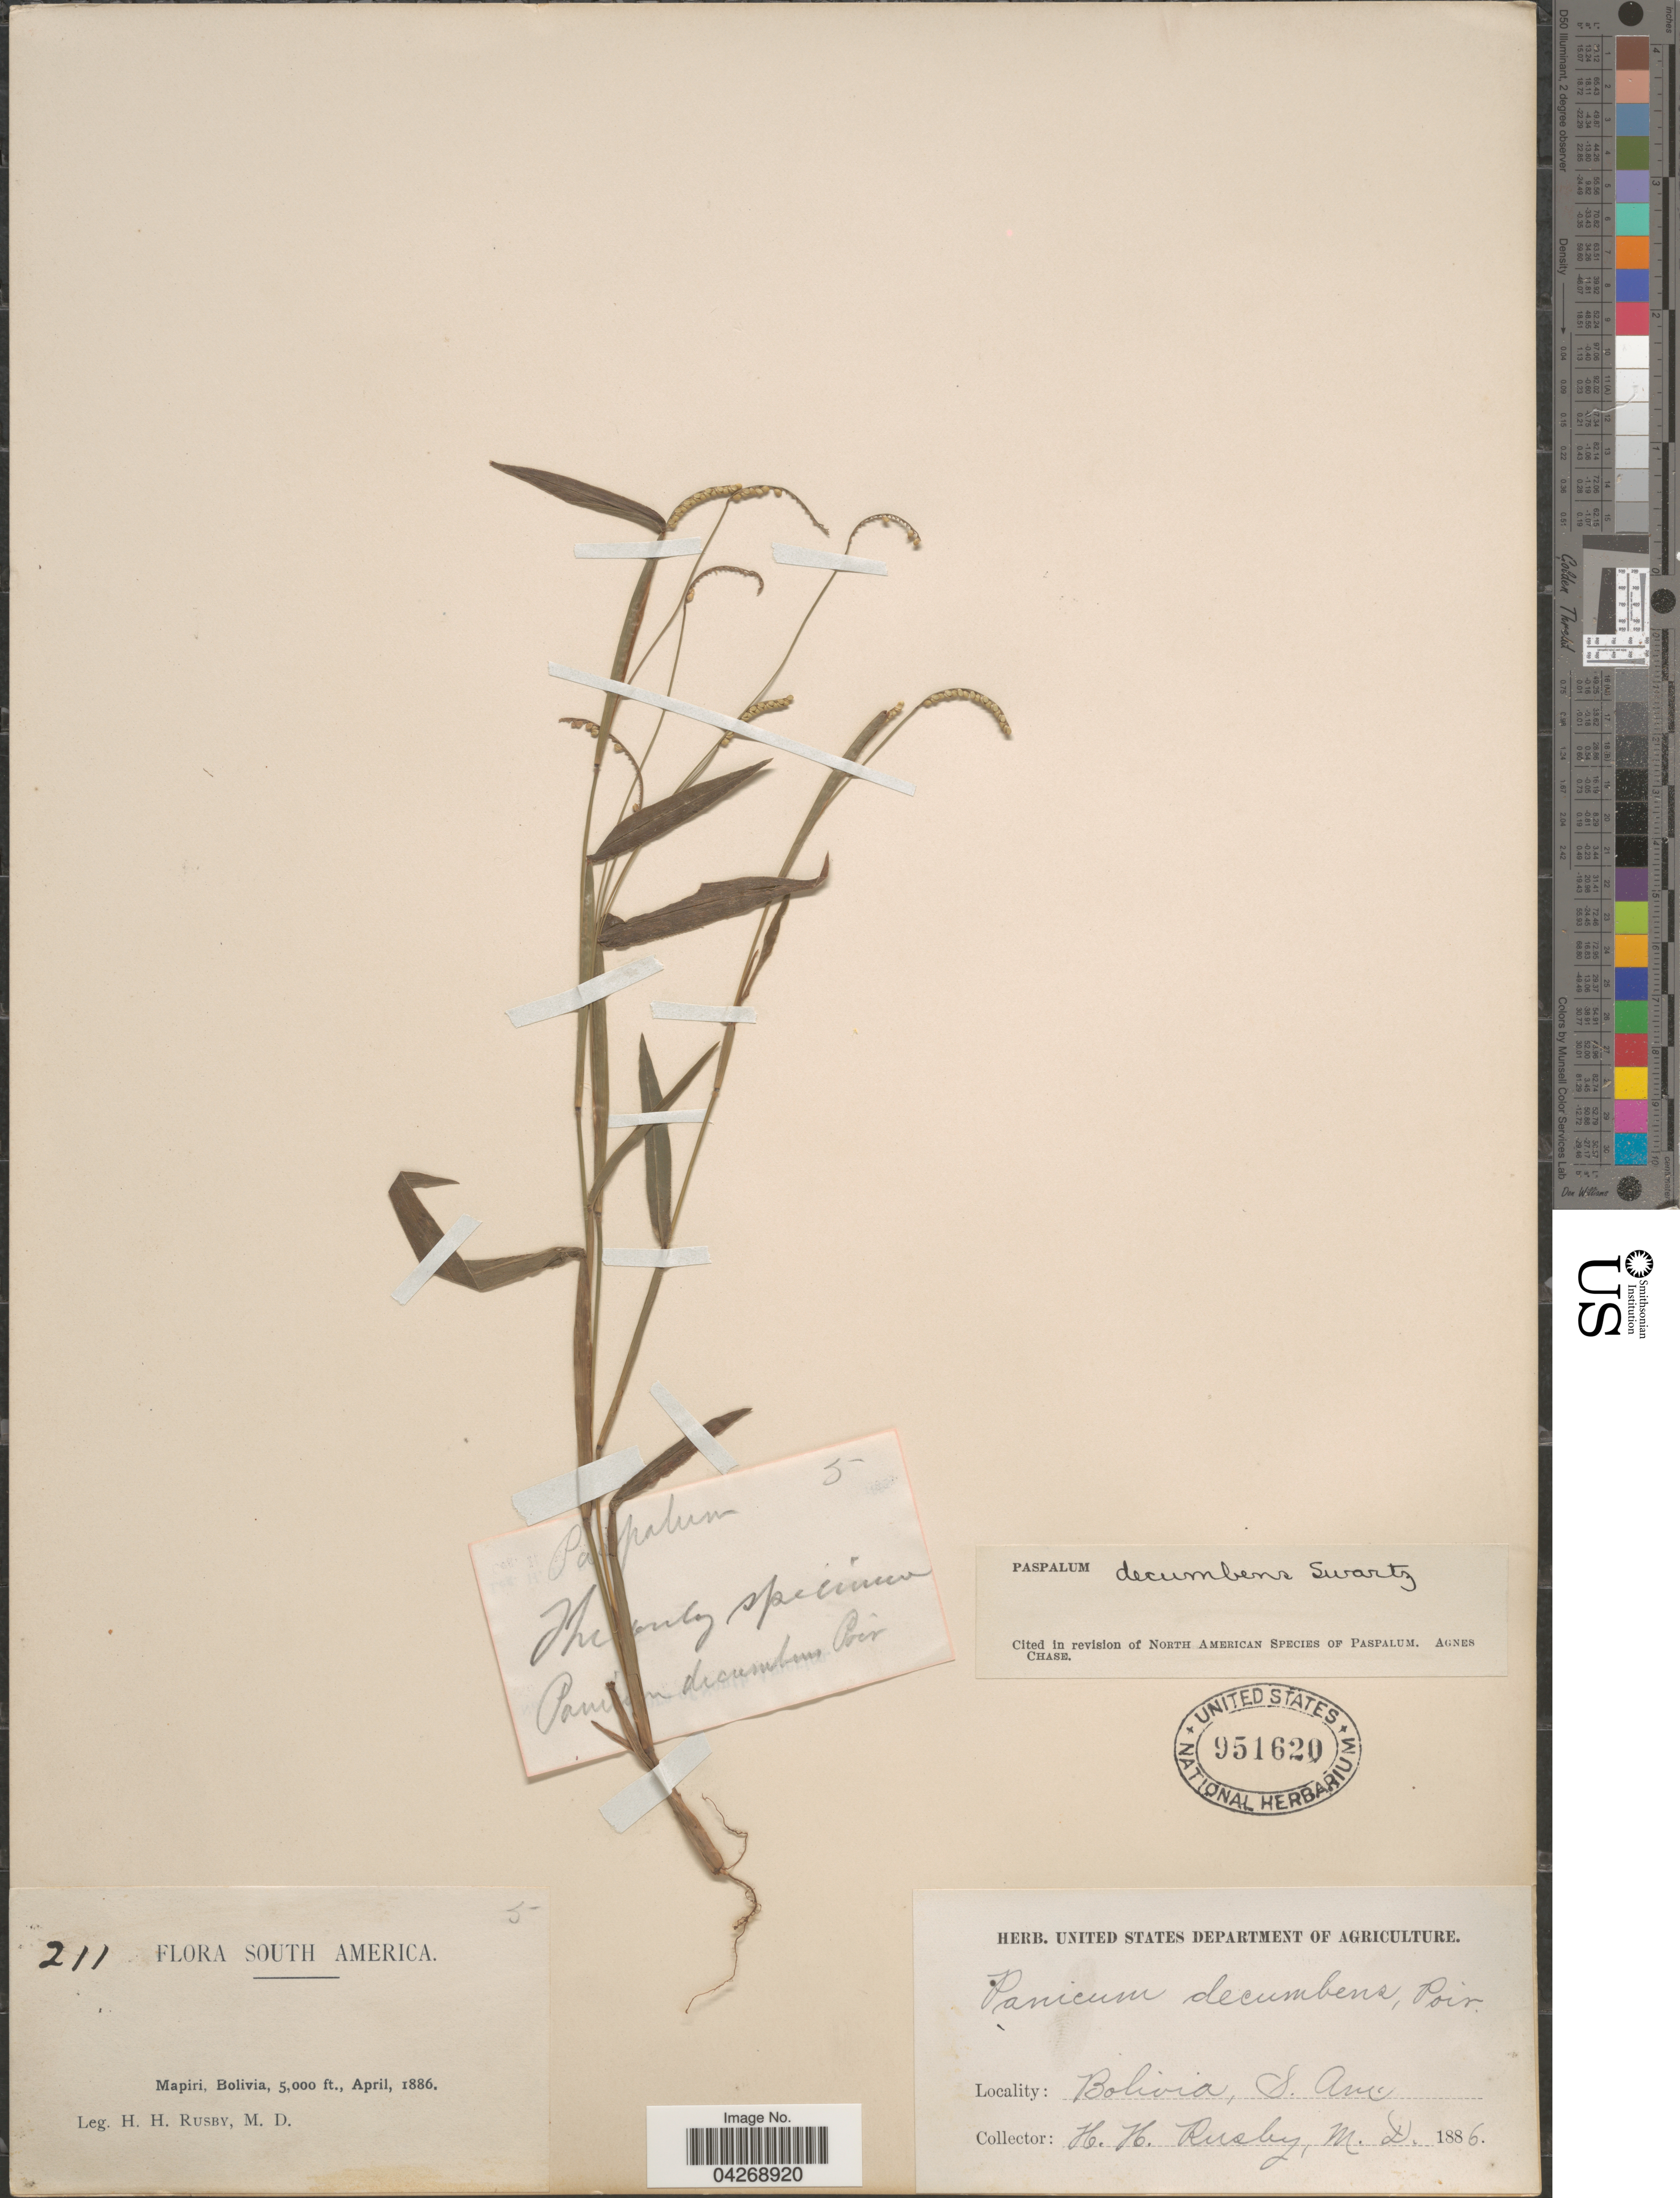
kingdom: Plantae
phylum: Tracheophyta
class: Liliopsida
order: Poales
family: Poaceae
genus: Paspalum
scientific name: Paspalum decumbens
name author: Sw.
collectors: H. H. Rusby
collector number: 211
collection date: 1886-04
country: Bolivia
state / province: La Páz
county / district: Larecaja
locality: Mapiri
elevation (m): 1524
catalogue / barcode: US 951620